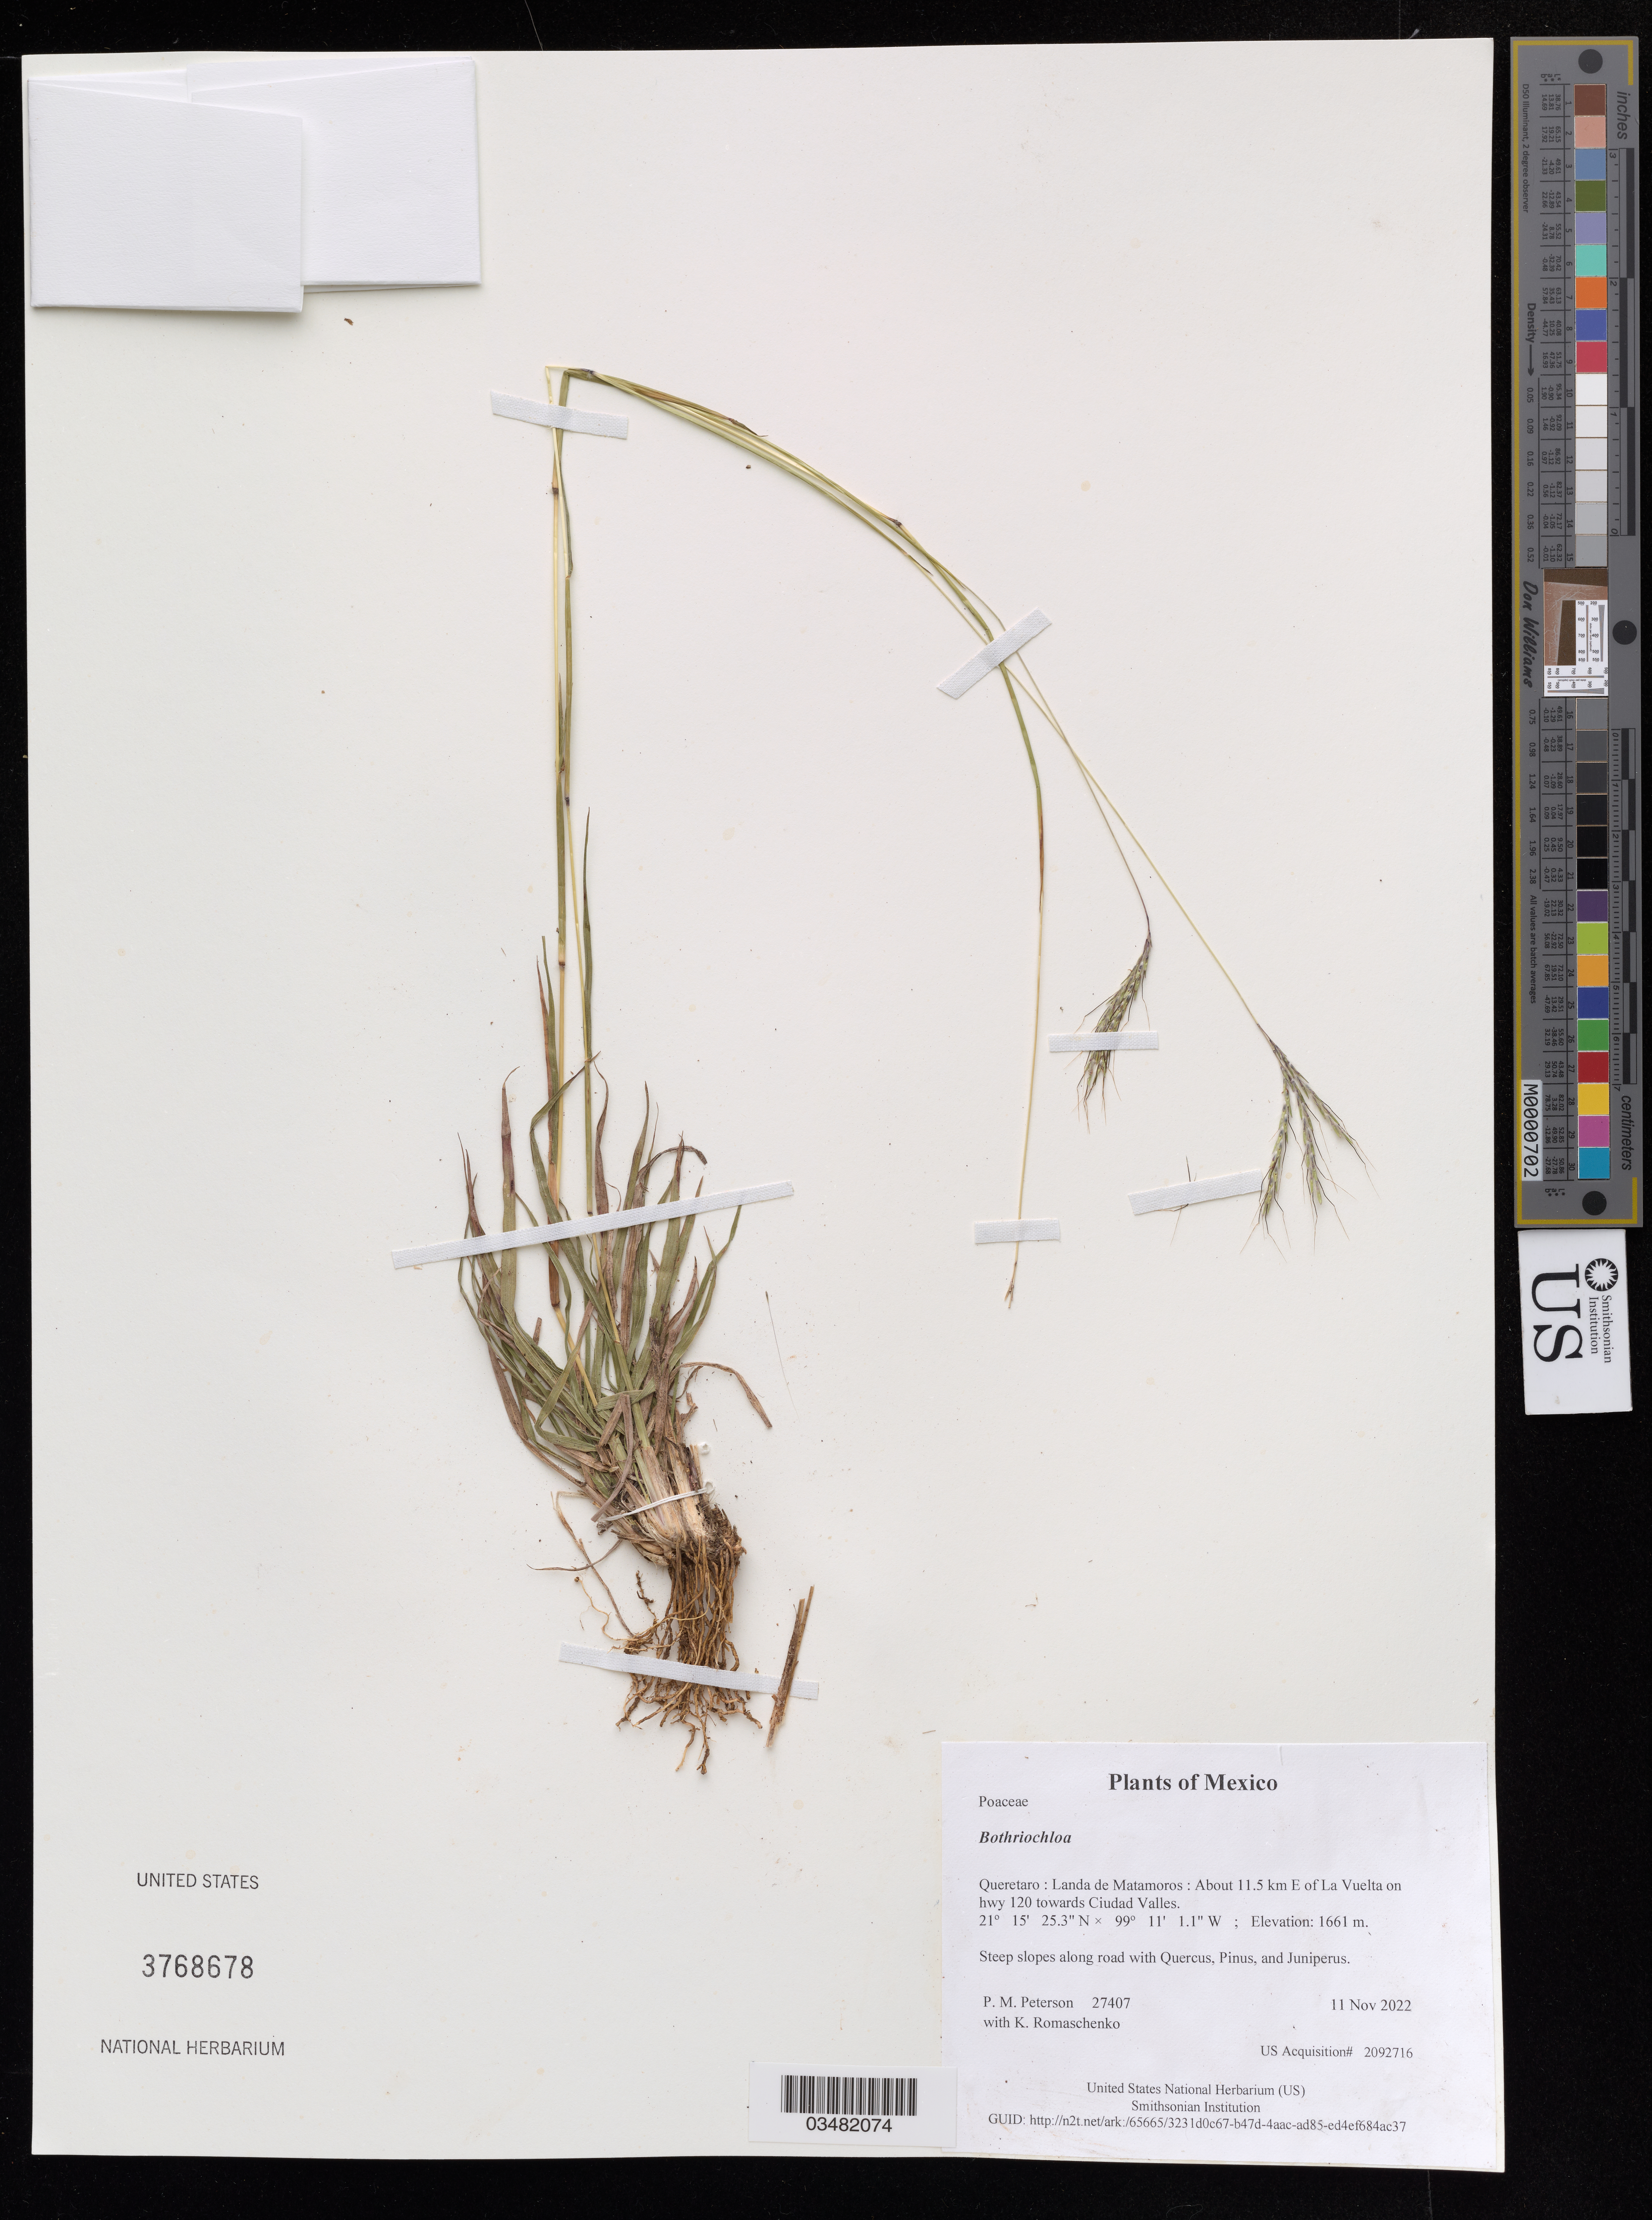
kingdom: Plantae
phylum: Tracheophyta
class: Liliopsida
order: Poales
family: Poaceae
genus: Bothriochloa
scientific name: Bothriochloa sp.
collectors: P. M. Peterson & K. Romaschenko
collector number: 27407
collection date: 2022-11-11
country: México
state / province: Queretaro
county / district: Landa de Matamoros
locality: About 11.5 km E of La Vuelta on hwy 120 towards Ciudad Valles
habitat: Steep slopes along road with Quercus, Pinus, and Juniperus.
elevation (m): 1661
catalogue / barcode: US 3768678